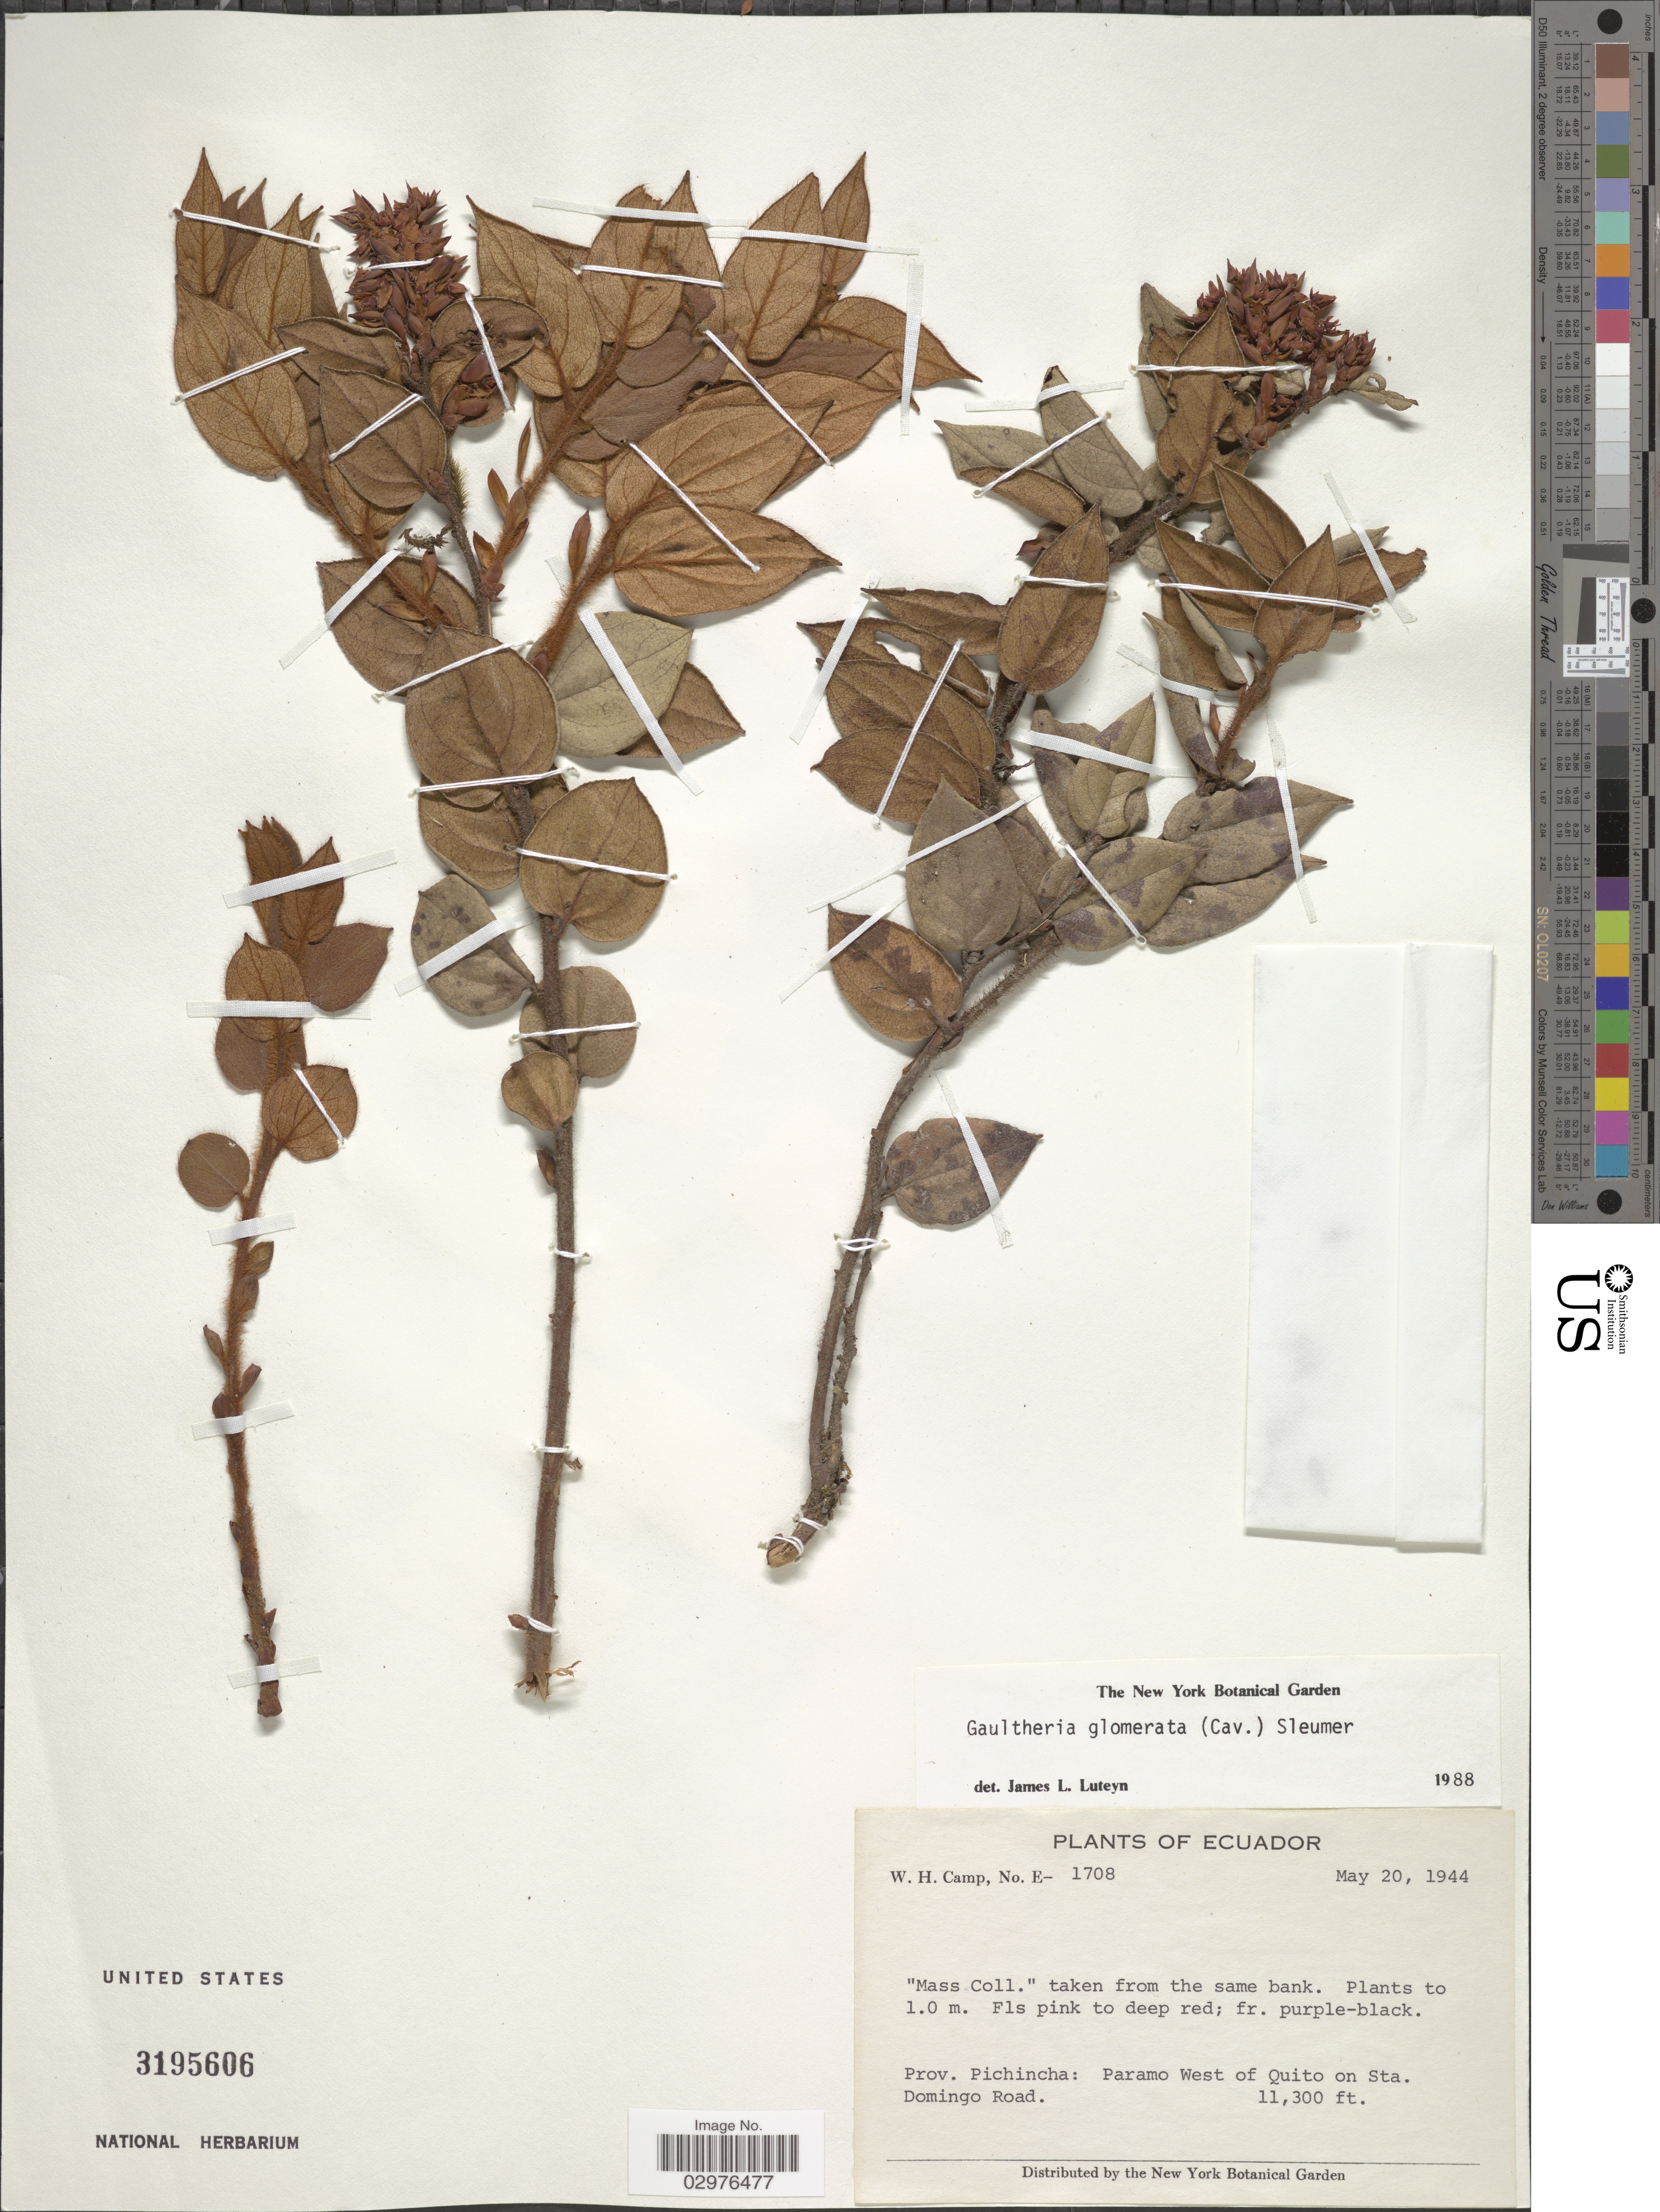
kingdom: Plantae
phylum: Tracheophyta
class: Magnoliopsida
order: Ericales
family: Ericaceae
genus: Gaultheria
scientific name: Gaultheria glomerata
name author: (Cav.) Sleumer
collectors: W. H. Camp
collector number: E-1708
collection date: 1944-05-20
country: Ecuador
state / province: Pichincha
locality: Paramo West of Quito on Sta. Domingo Road.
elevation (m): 3444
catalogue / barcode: US 3195606